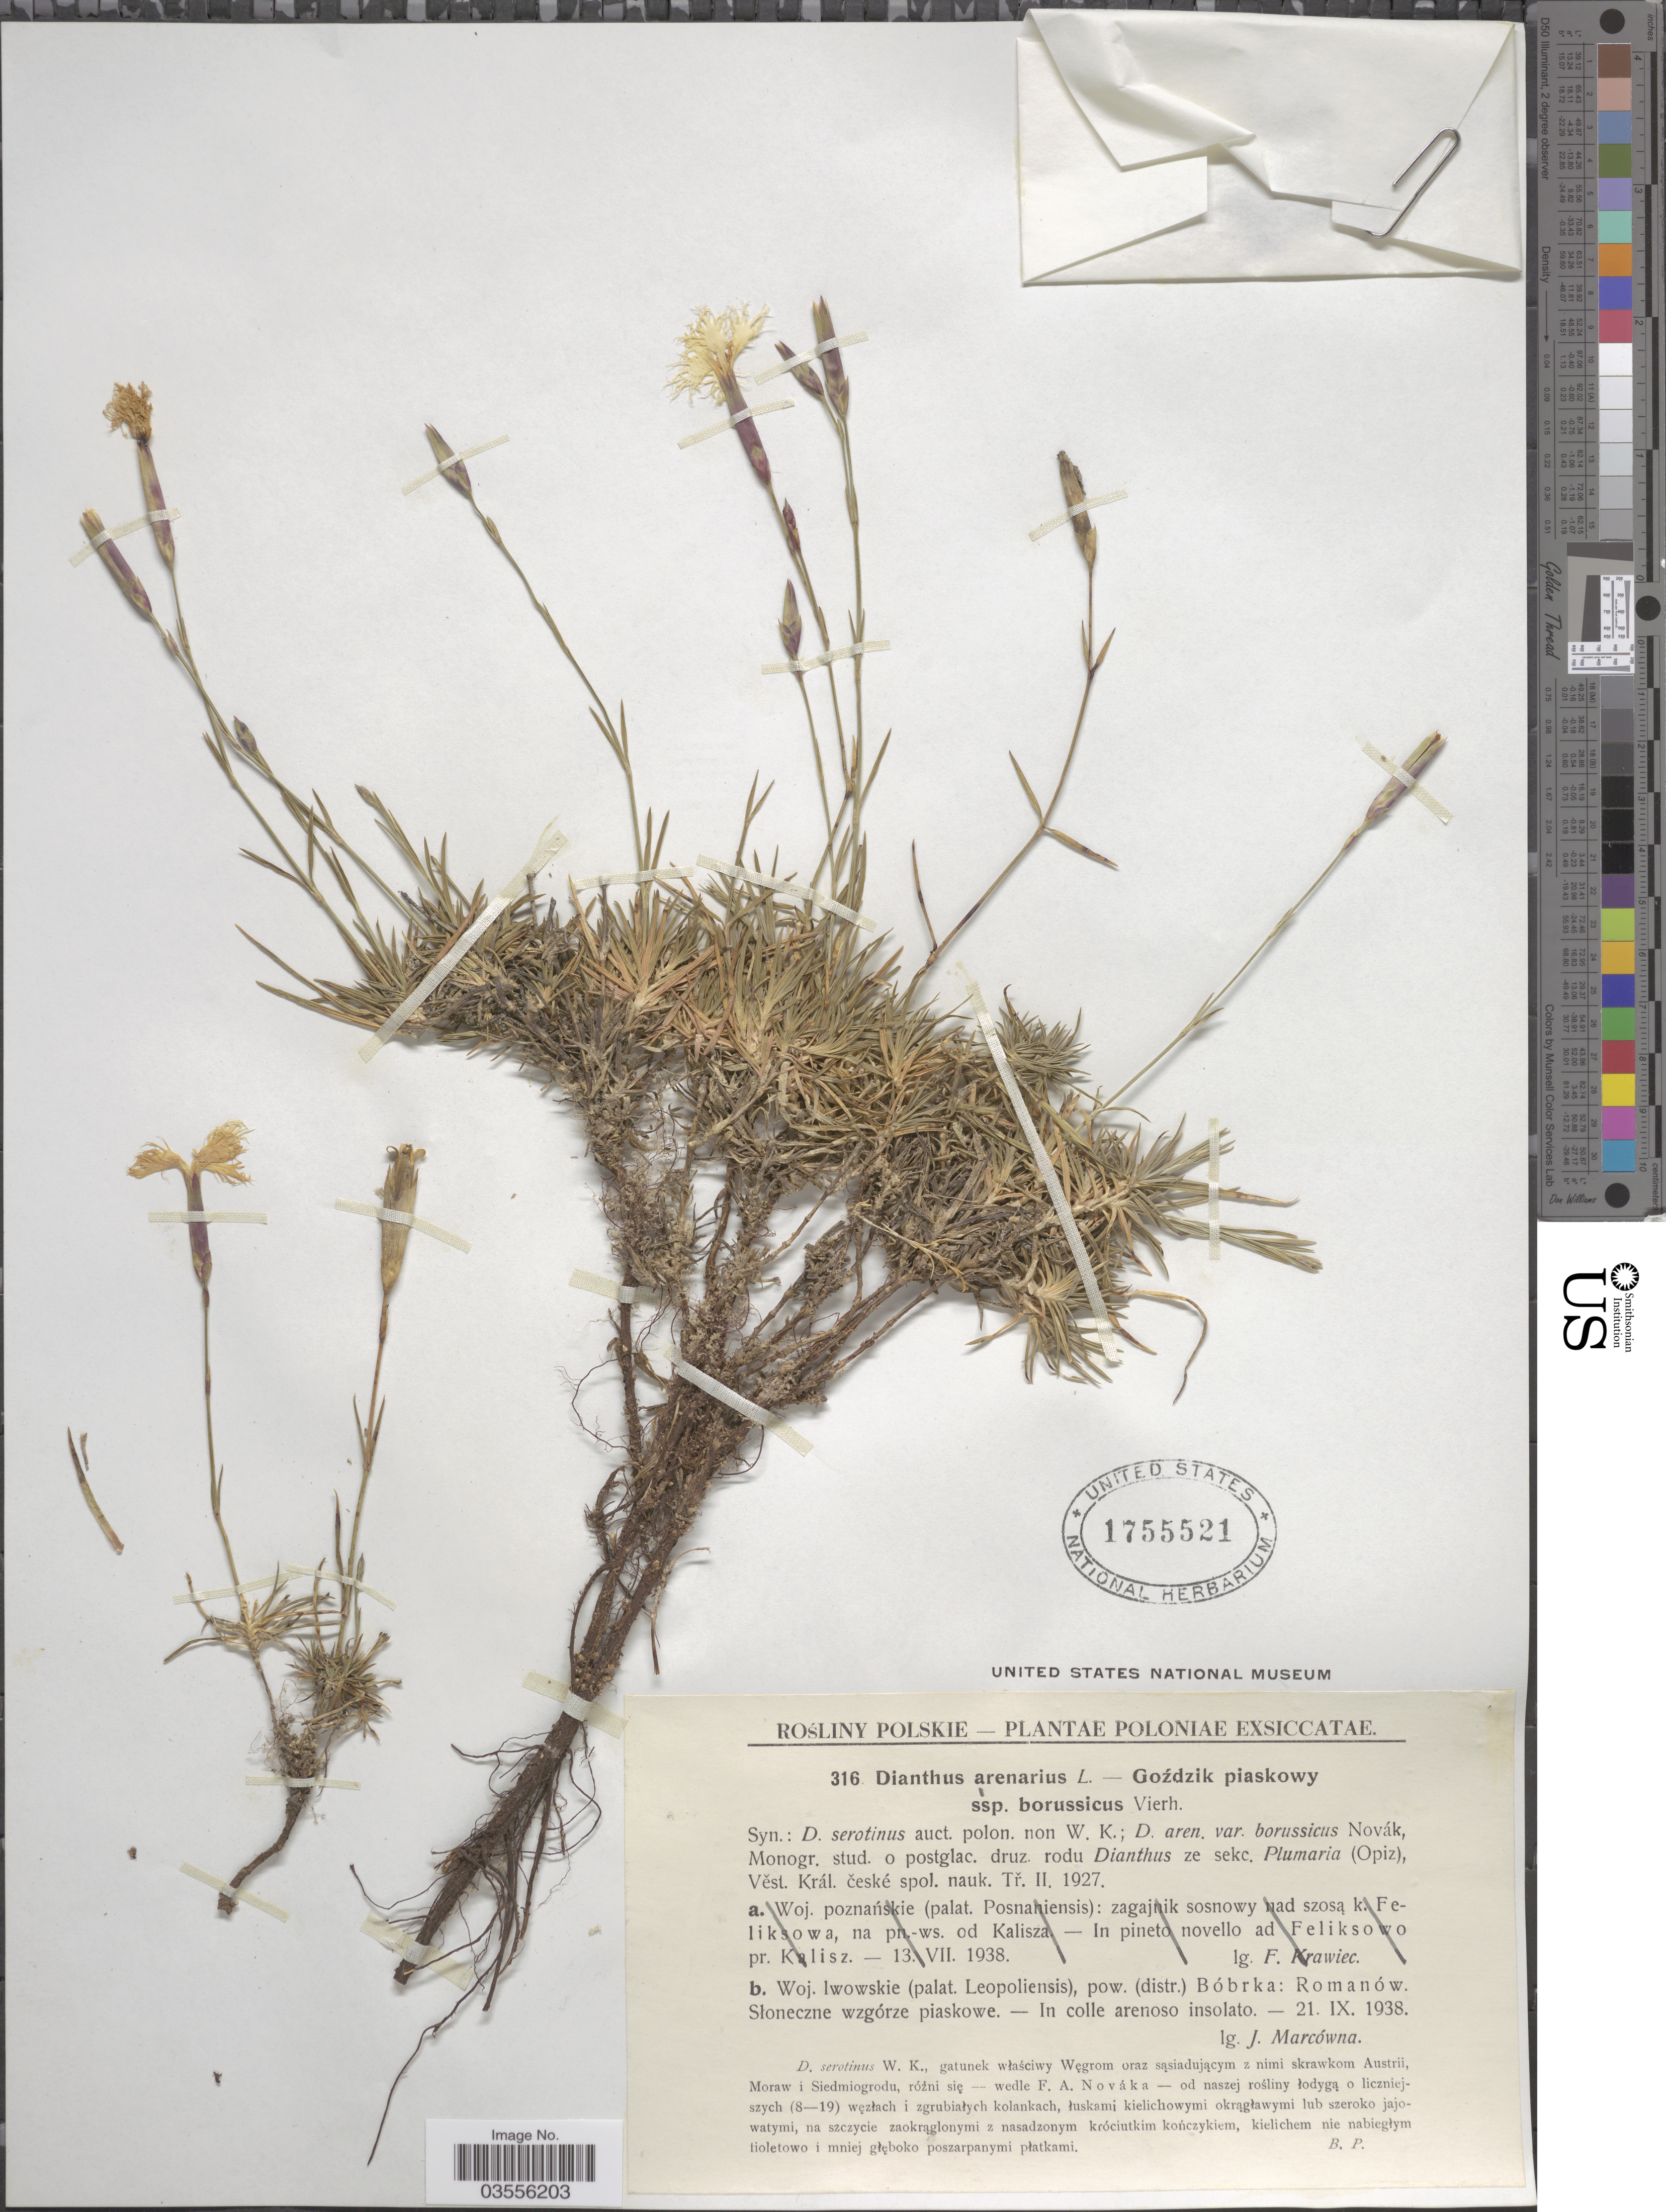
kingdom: Plantae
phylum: Tracheophyta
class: Magnoliopsida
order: Caryophyllales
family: Caryophyllaceae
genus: Dianthus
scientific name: Dianthus arenarius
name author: L.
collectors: J. Marcowna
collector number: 316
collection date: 1938-09-21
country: Poland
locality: Woj. Iwowskie (palat. Leopoliensis), pow. (distr.) Bóbrka: Romanów. Słoneczne wzgórze piaskowe.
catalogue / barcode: US 1755521